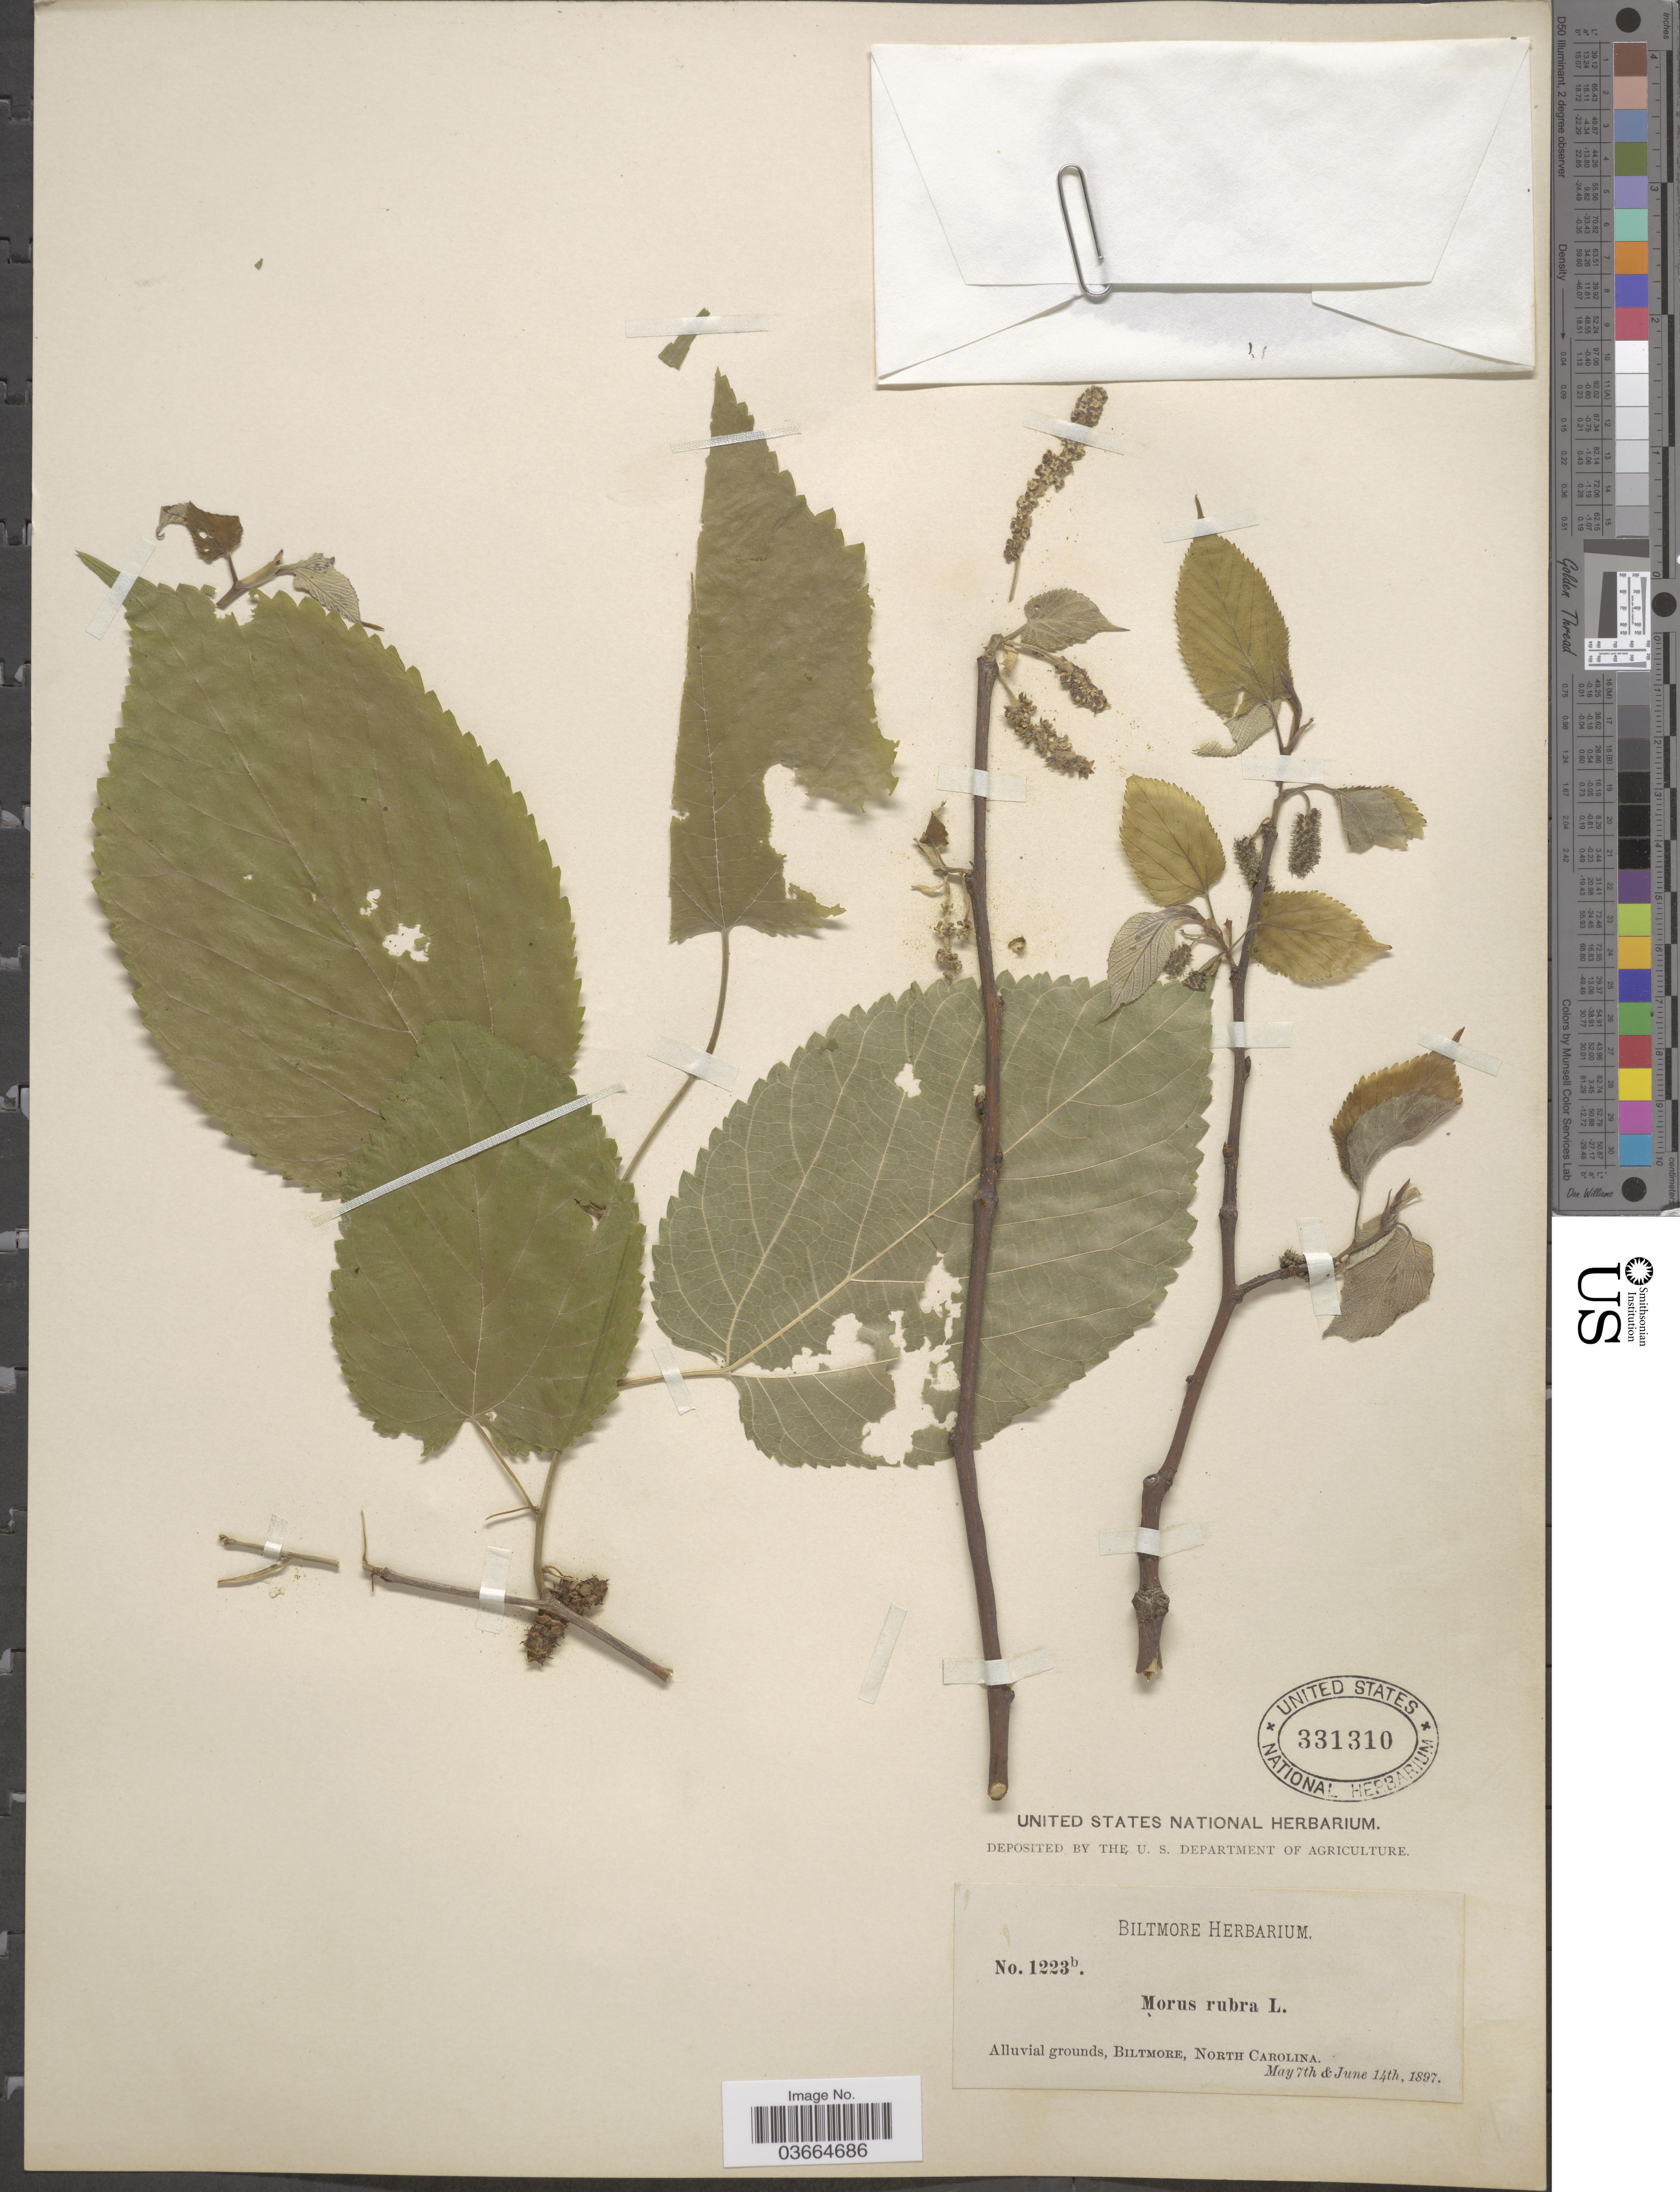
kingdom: Plantae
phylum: Tracheophyta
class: Magnoliopsida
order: Rosales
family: Moraceae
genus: Morus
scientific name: Morus rubra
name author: L.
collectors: ex herb. Biltmore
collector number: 1223b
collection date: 1897-05-07/1897-06-14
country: United States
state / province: North Carolina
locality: Alluvial grounds, Biltmore.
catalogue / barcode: US 331310